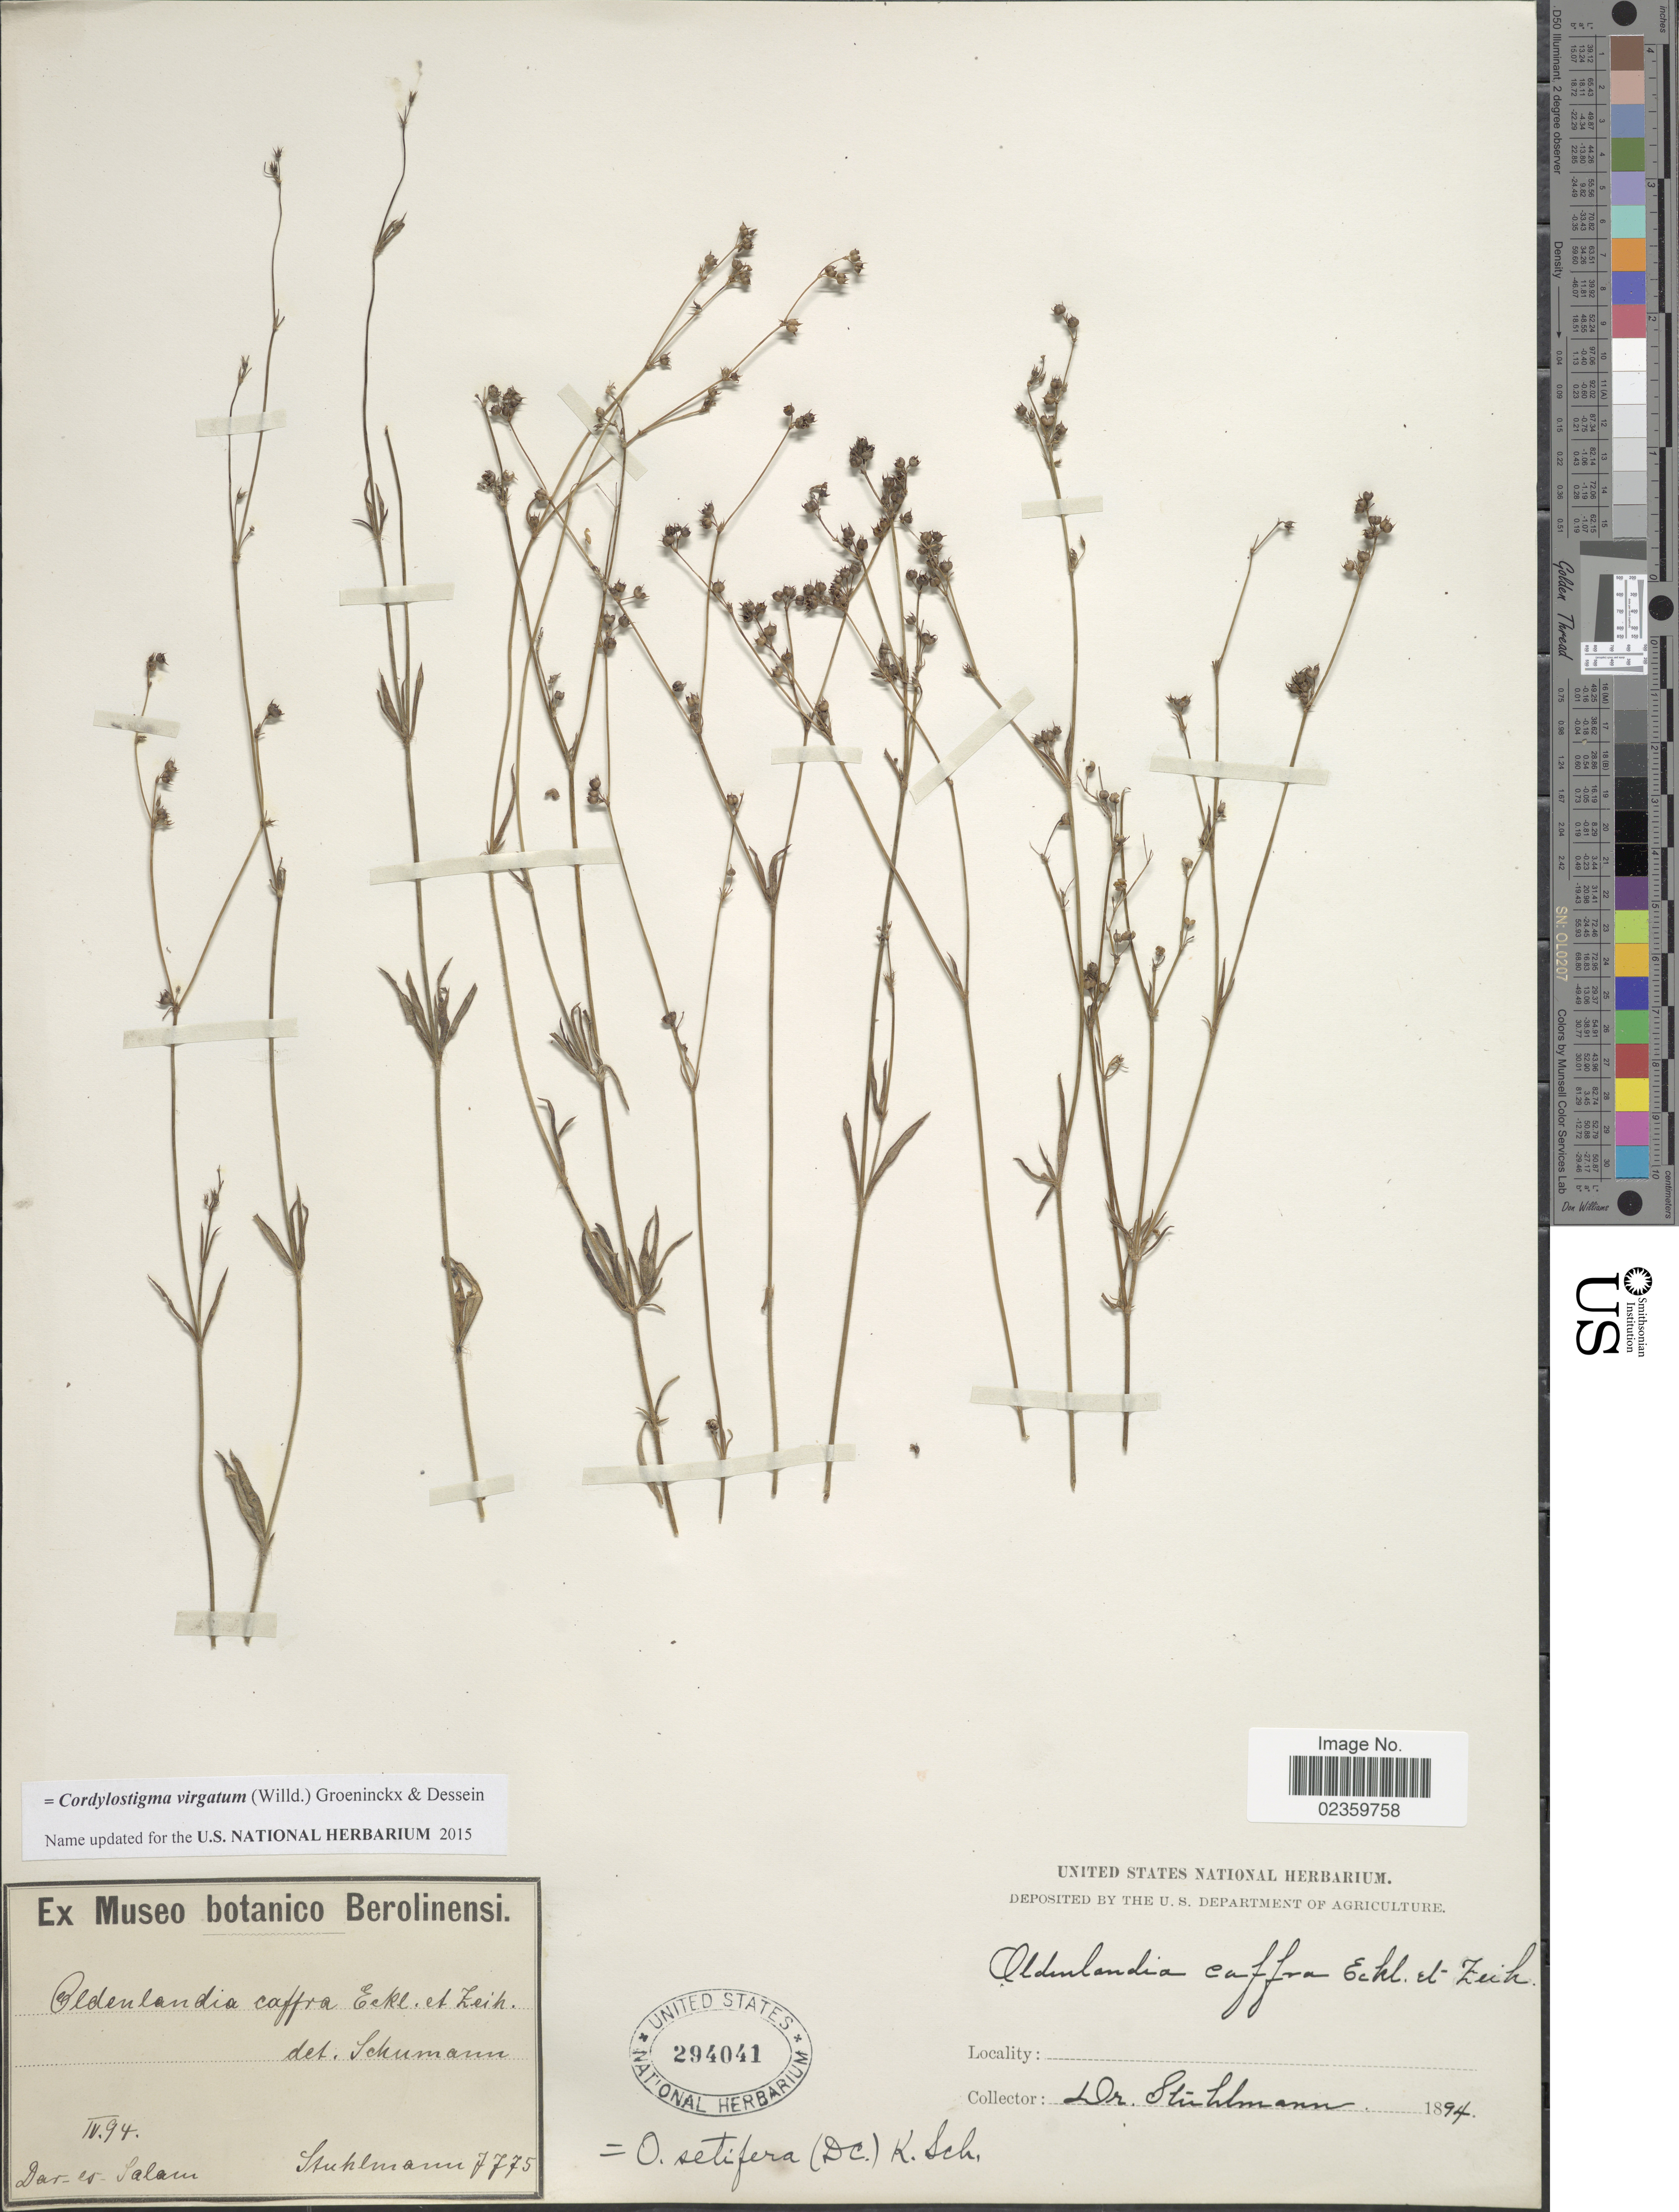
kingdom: Plantae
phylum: Tracheophyta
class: Magnoliopsida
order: Gentianales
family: Rubiaceae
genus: Cordylostigma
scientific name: Cordylostigma virgatum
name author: (Willd.) Groeninckx & Dessein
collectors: -. Stuhlmann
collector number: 7775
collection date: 1894-04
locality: Dar es Salam [interpreted]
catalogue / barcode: US 294041